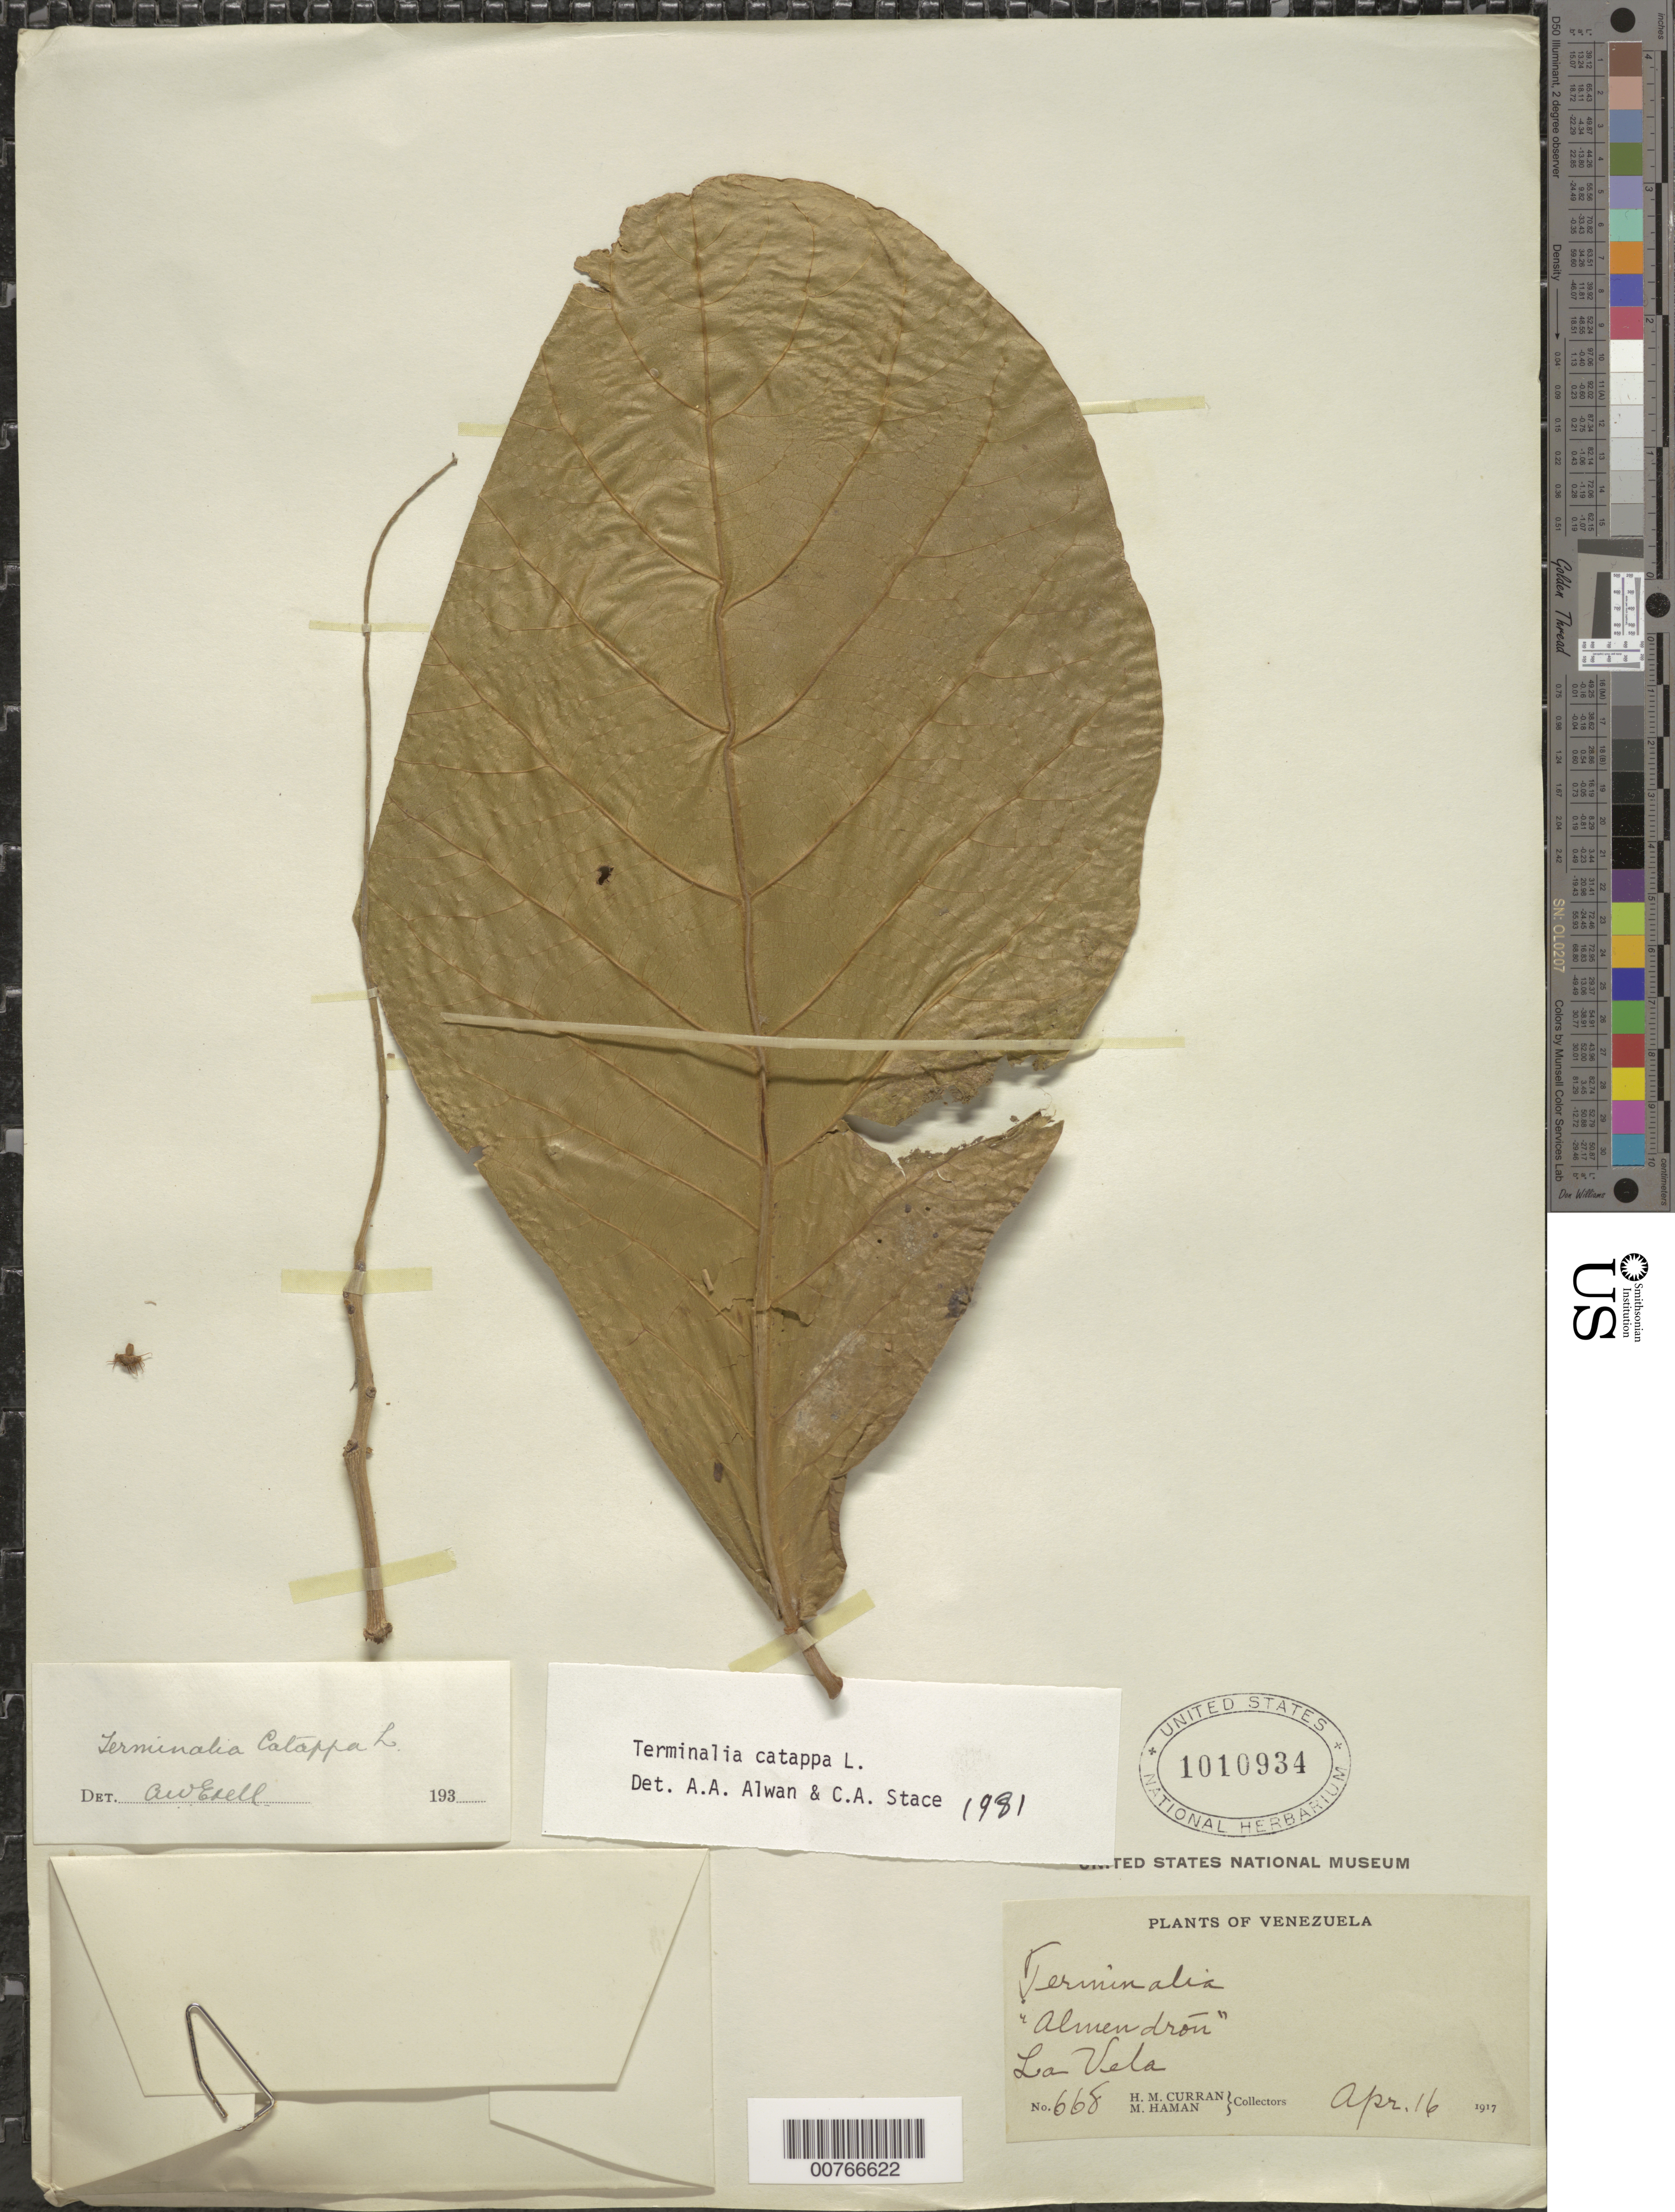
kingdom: Plantae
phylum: Tracheophyta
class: Magnoliopsida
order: Myrtales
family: Combretaceae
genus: Terminalia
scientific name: Terminalia catappa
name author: L.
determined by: Alwan, A. R.; Stace, C. A.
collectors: H. M. Curran & M. Haman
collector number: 668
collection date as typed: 16-Apr-17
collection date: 1917-04-16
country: Venezuela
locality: La Vela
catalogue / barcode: US 1010934